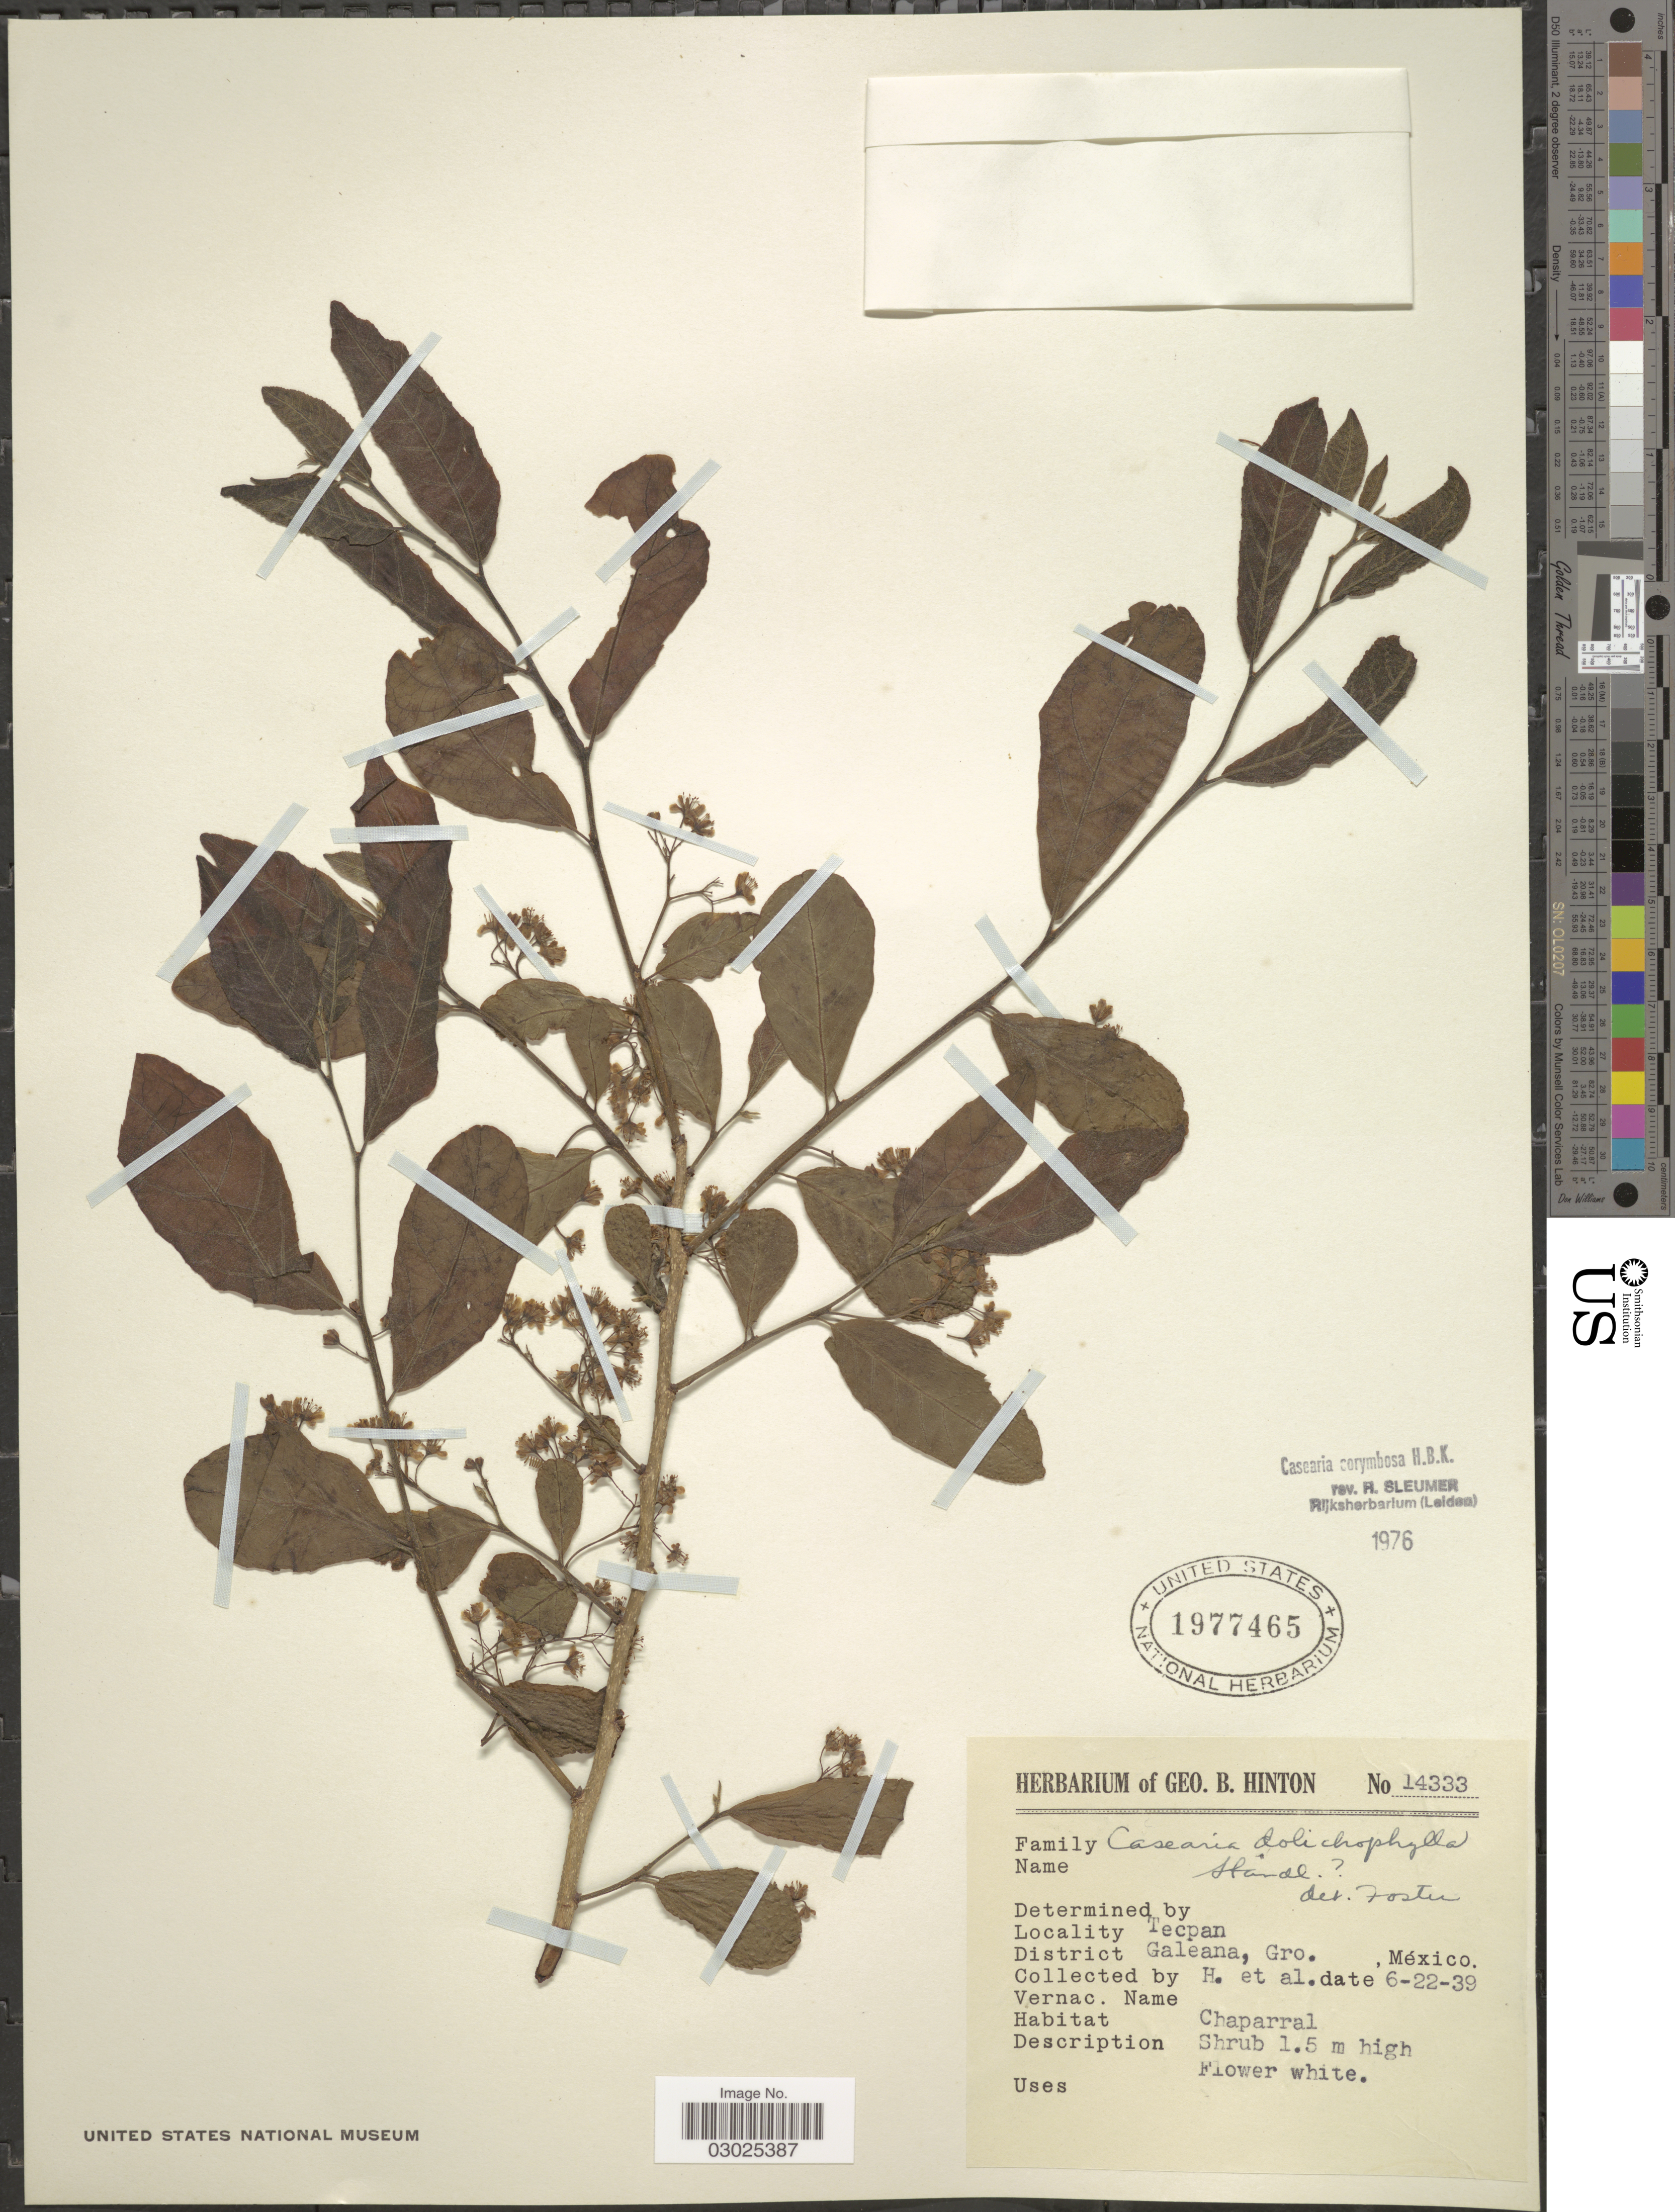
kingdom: Plantae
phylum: Tracheophyta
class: Magnoliopsida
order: Malpighiales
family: Salicaceae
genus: Casearia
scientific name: Casearia corymbosa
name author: Kunth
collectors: G. B. Hinton & et al.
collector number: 14333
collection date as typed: Transcribed d/m/y: 22/6/39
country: Mexico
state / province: Guerrero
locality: Tecpan. District Galeana.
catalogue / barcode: US 1977465